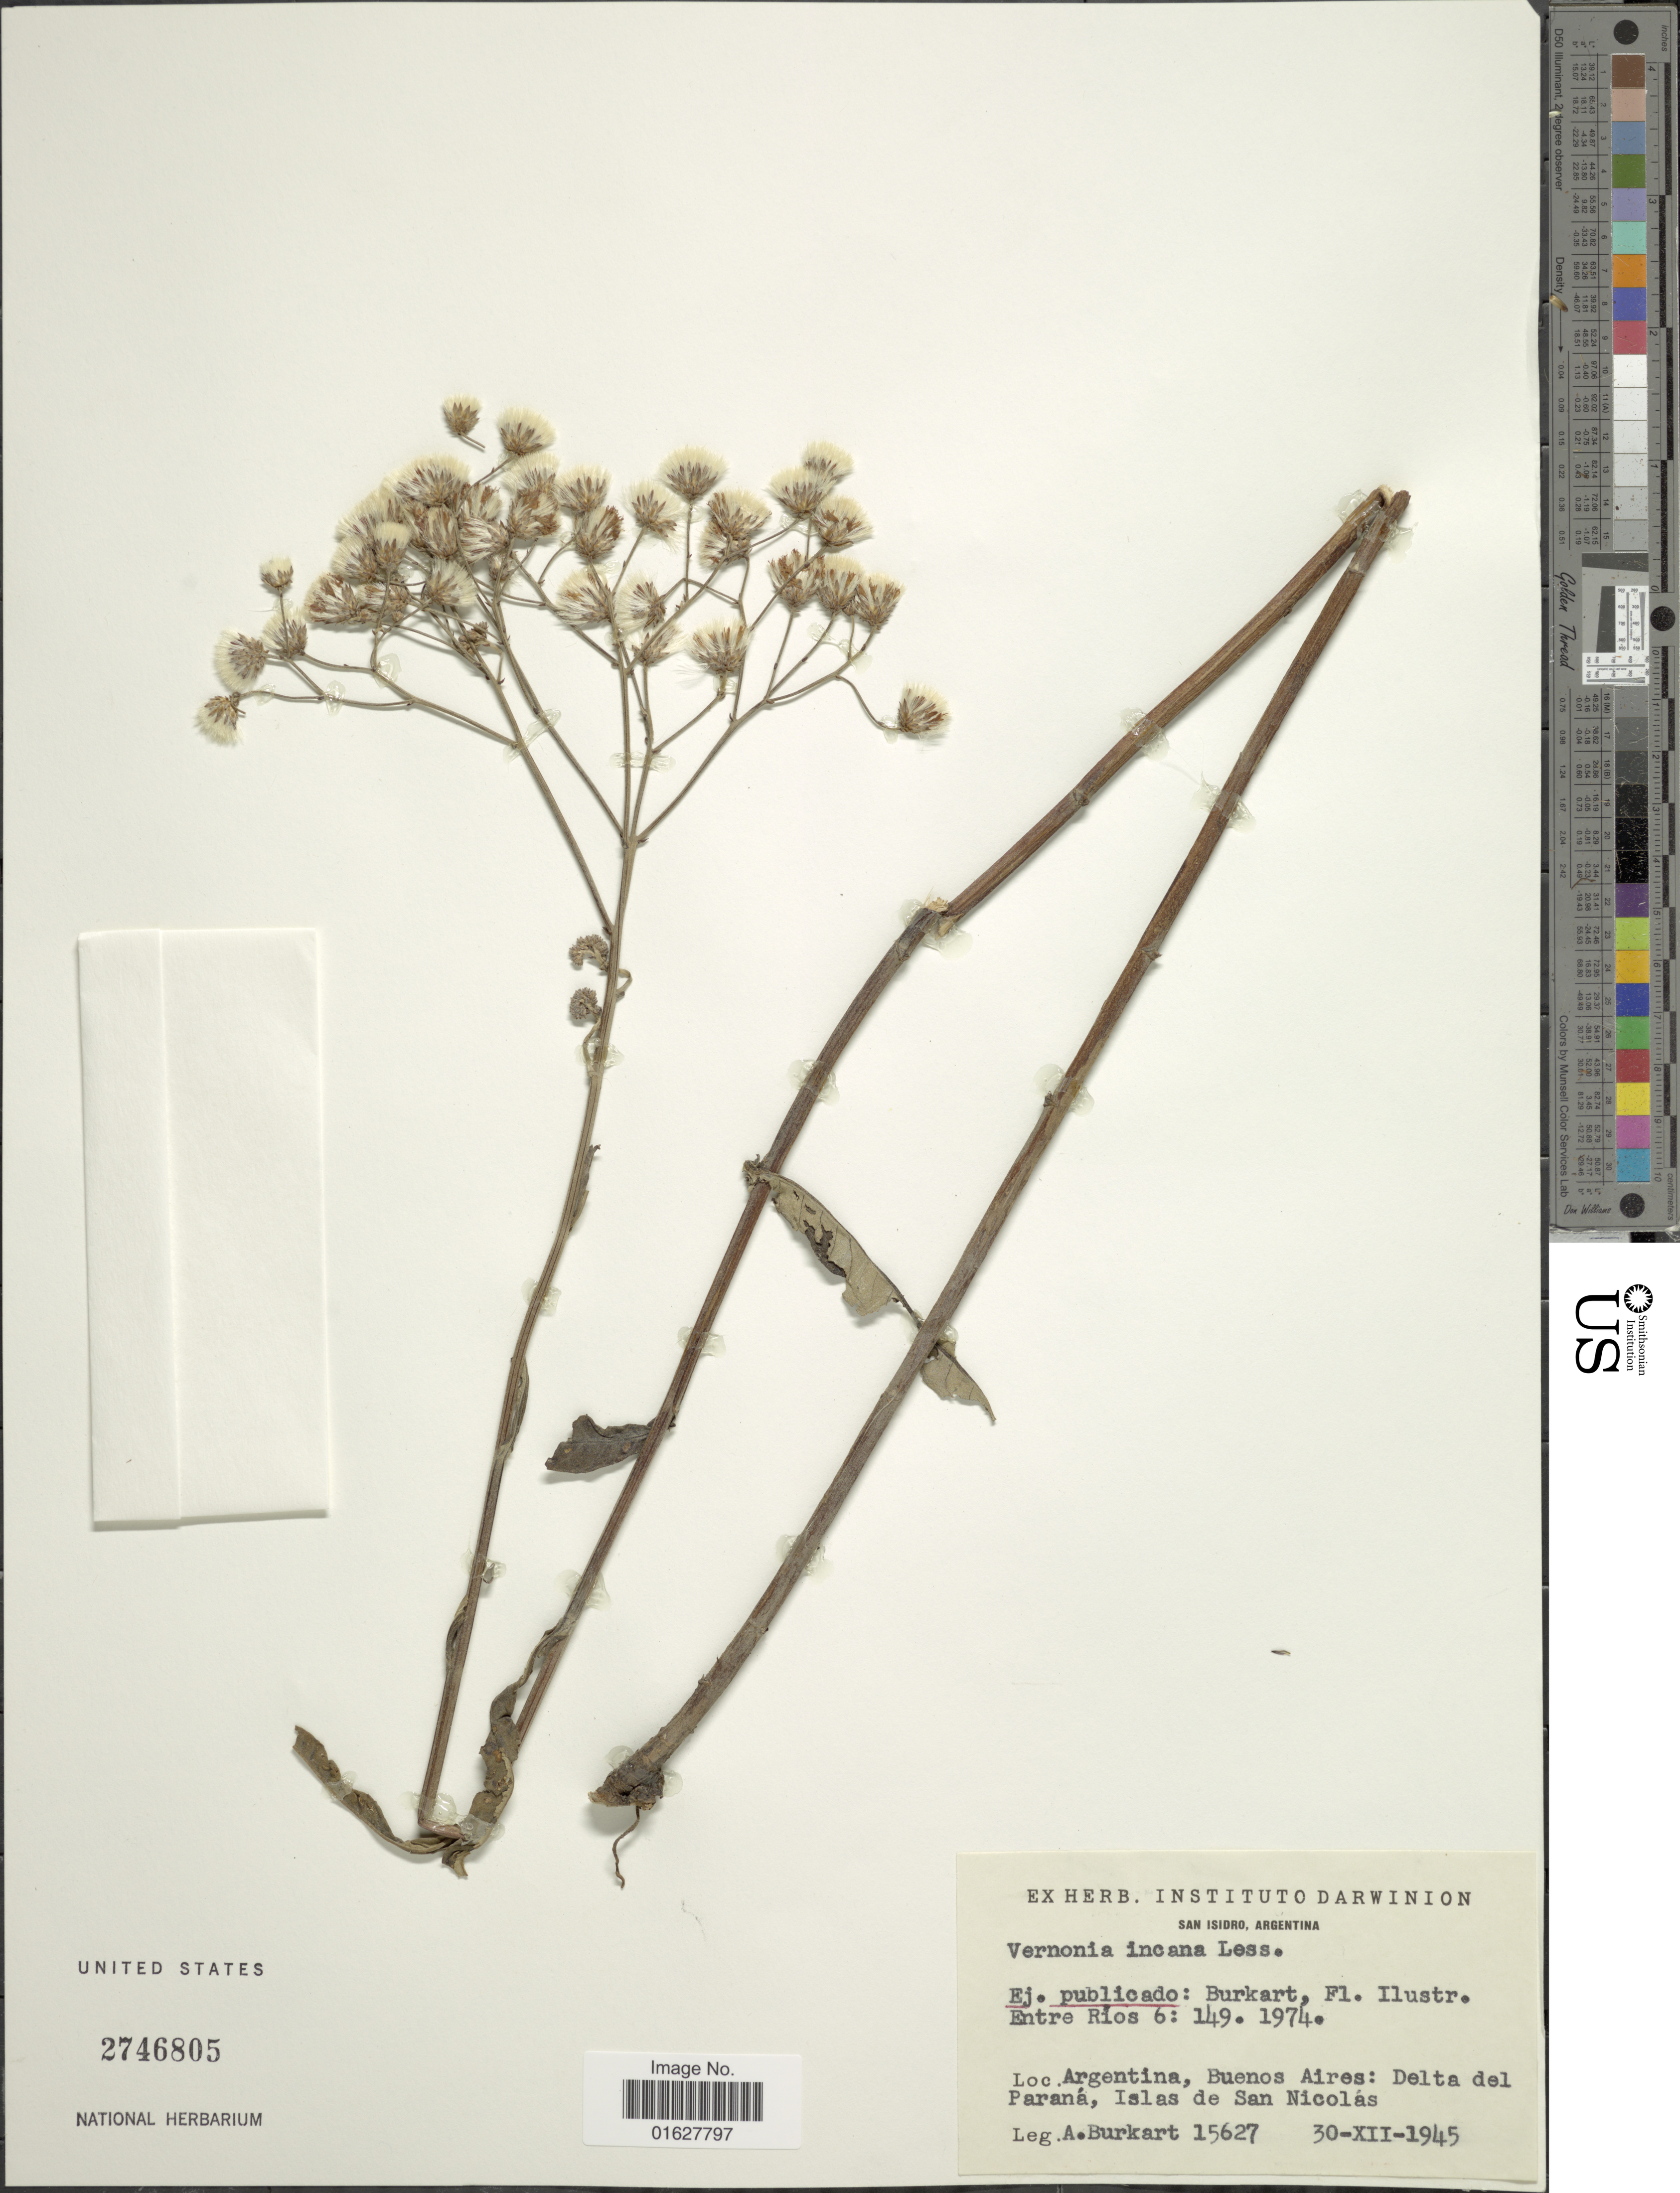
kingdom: Plantae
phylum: Tracheophyta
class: Magnoliopsida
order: Asterales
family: Asteraceae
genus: Vernonia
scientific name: Vernonia incana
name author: Less.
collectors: A. E. Burkart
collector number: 15627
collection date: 1945-12-30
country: Argentina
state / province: Buenos Aires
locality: Argentina, Buenos Aires: Delta del Parana, Islas de San Nicolas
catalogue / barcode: US 2746805